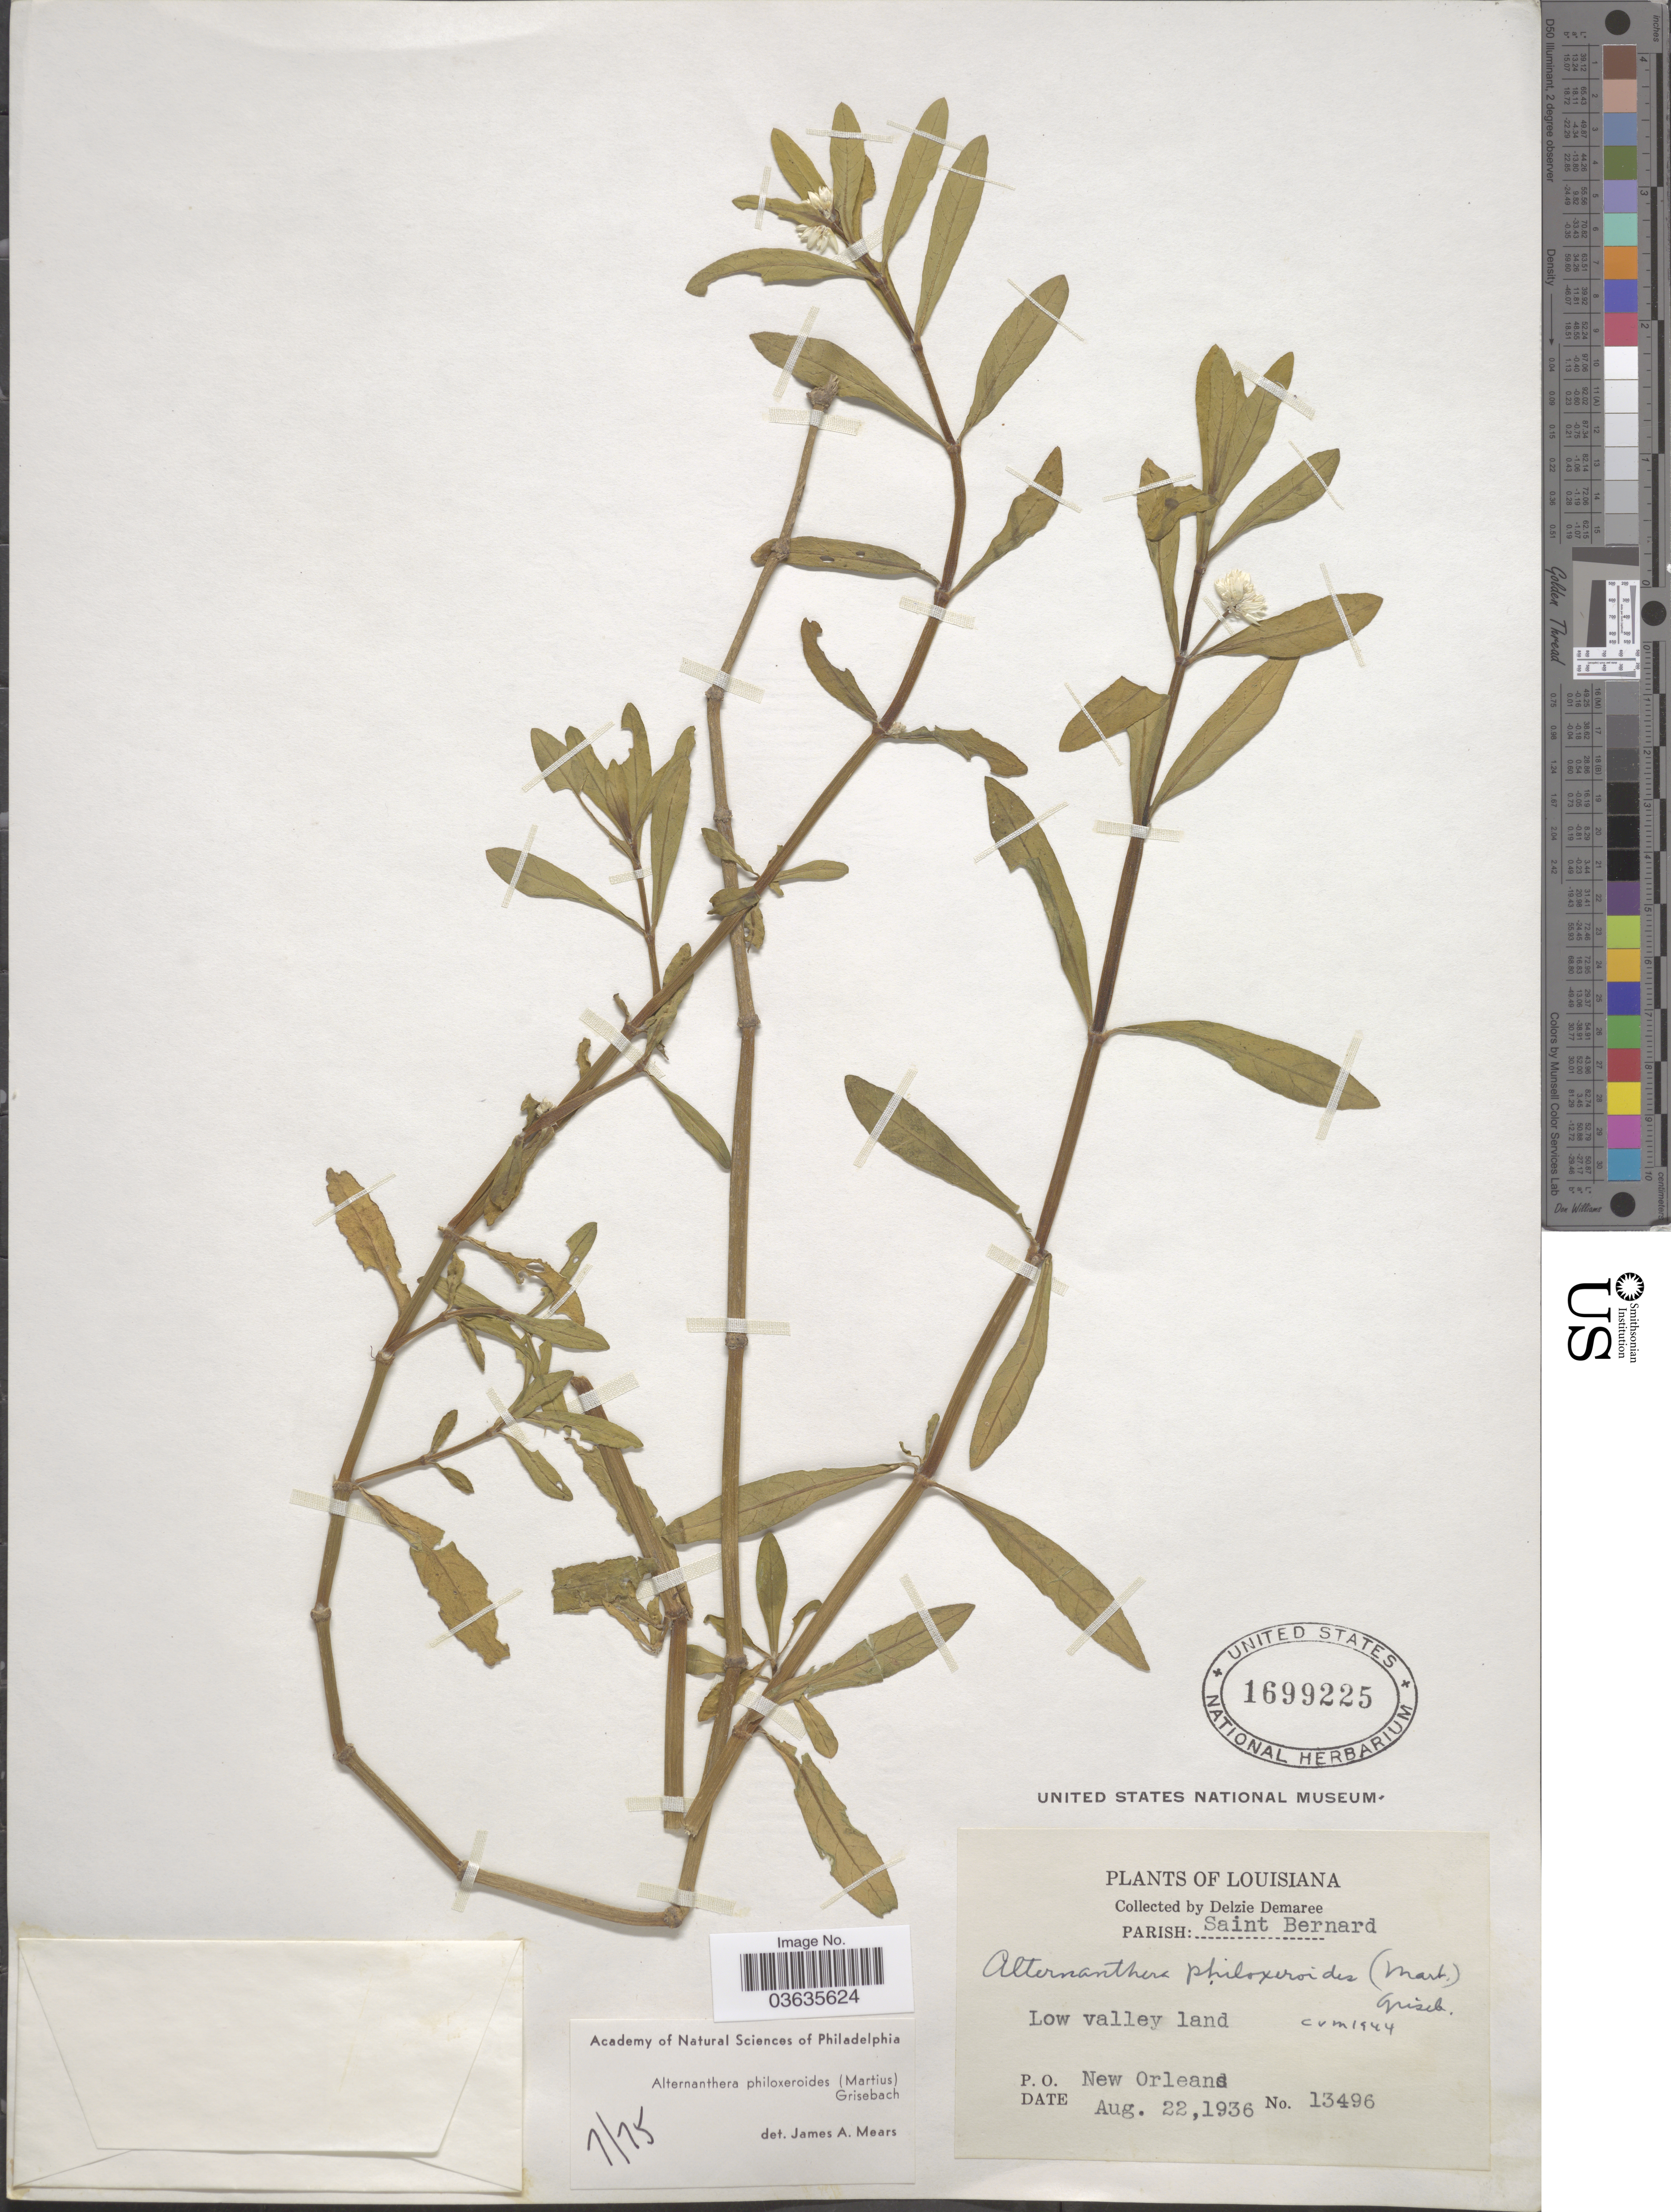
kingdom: Plantae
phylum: Tracheophyta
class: Magnoliopsida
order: Caryophyllales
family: Amaranthaceae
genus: Alternanthera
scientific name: Alternanthera philoxeroides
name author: (Mart.) Griseb.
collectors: D. Demaree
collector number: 13496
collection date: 1936-08-22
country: United States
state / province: Louisiana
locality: Parish: Saint Bernard. P.O. New Orleans.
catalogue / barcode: US 1699225